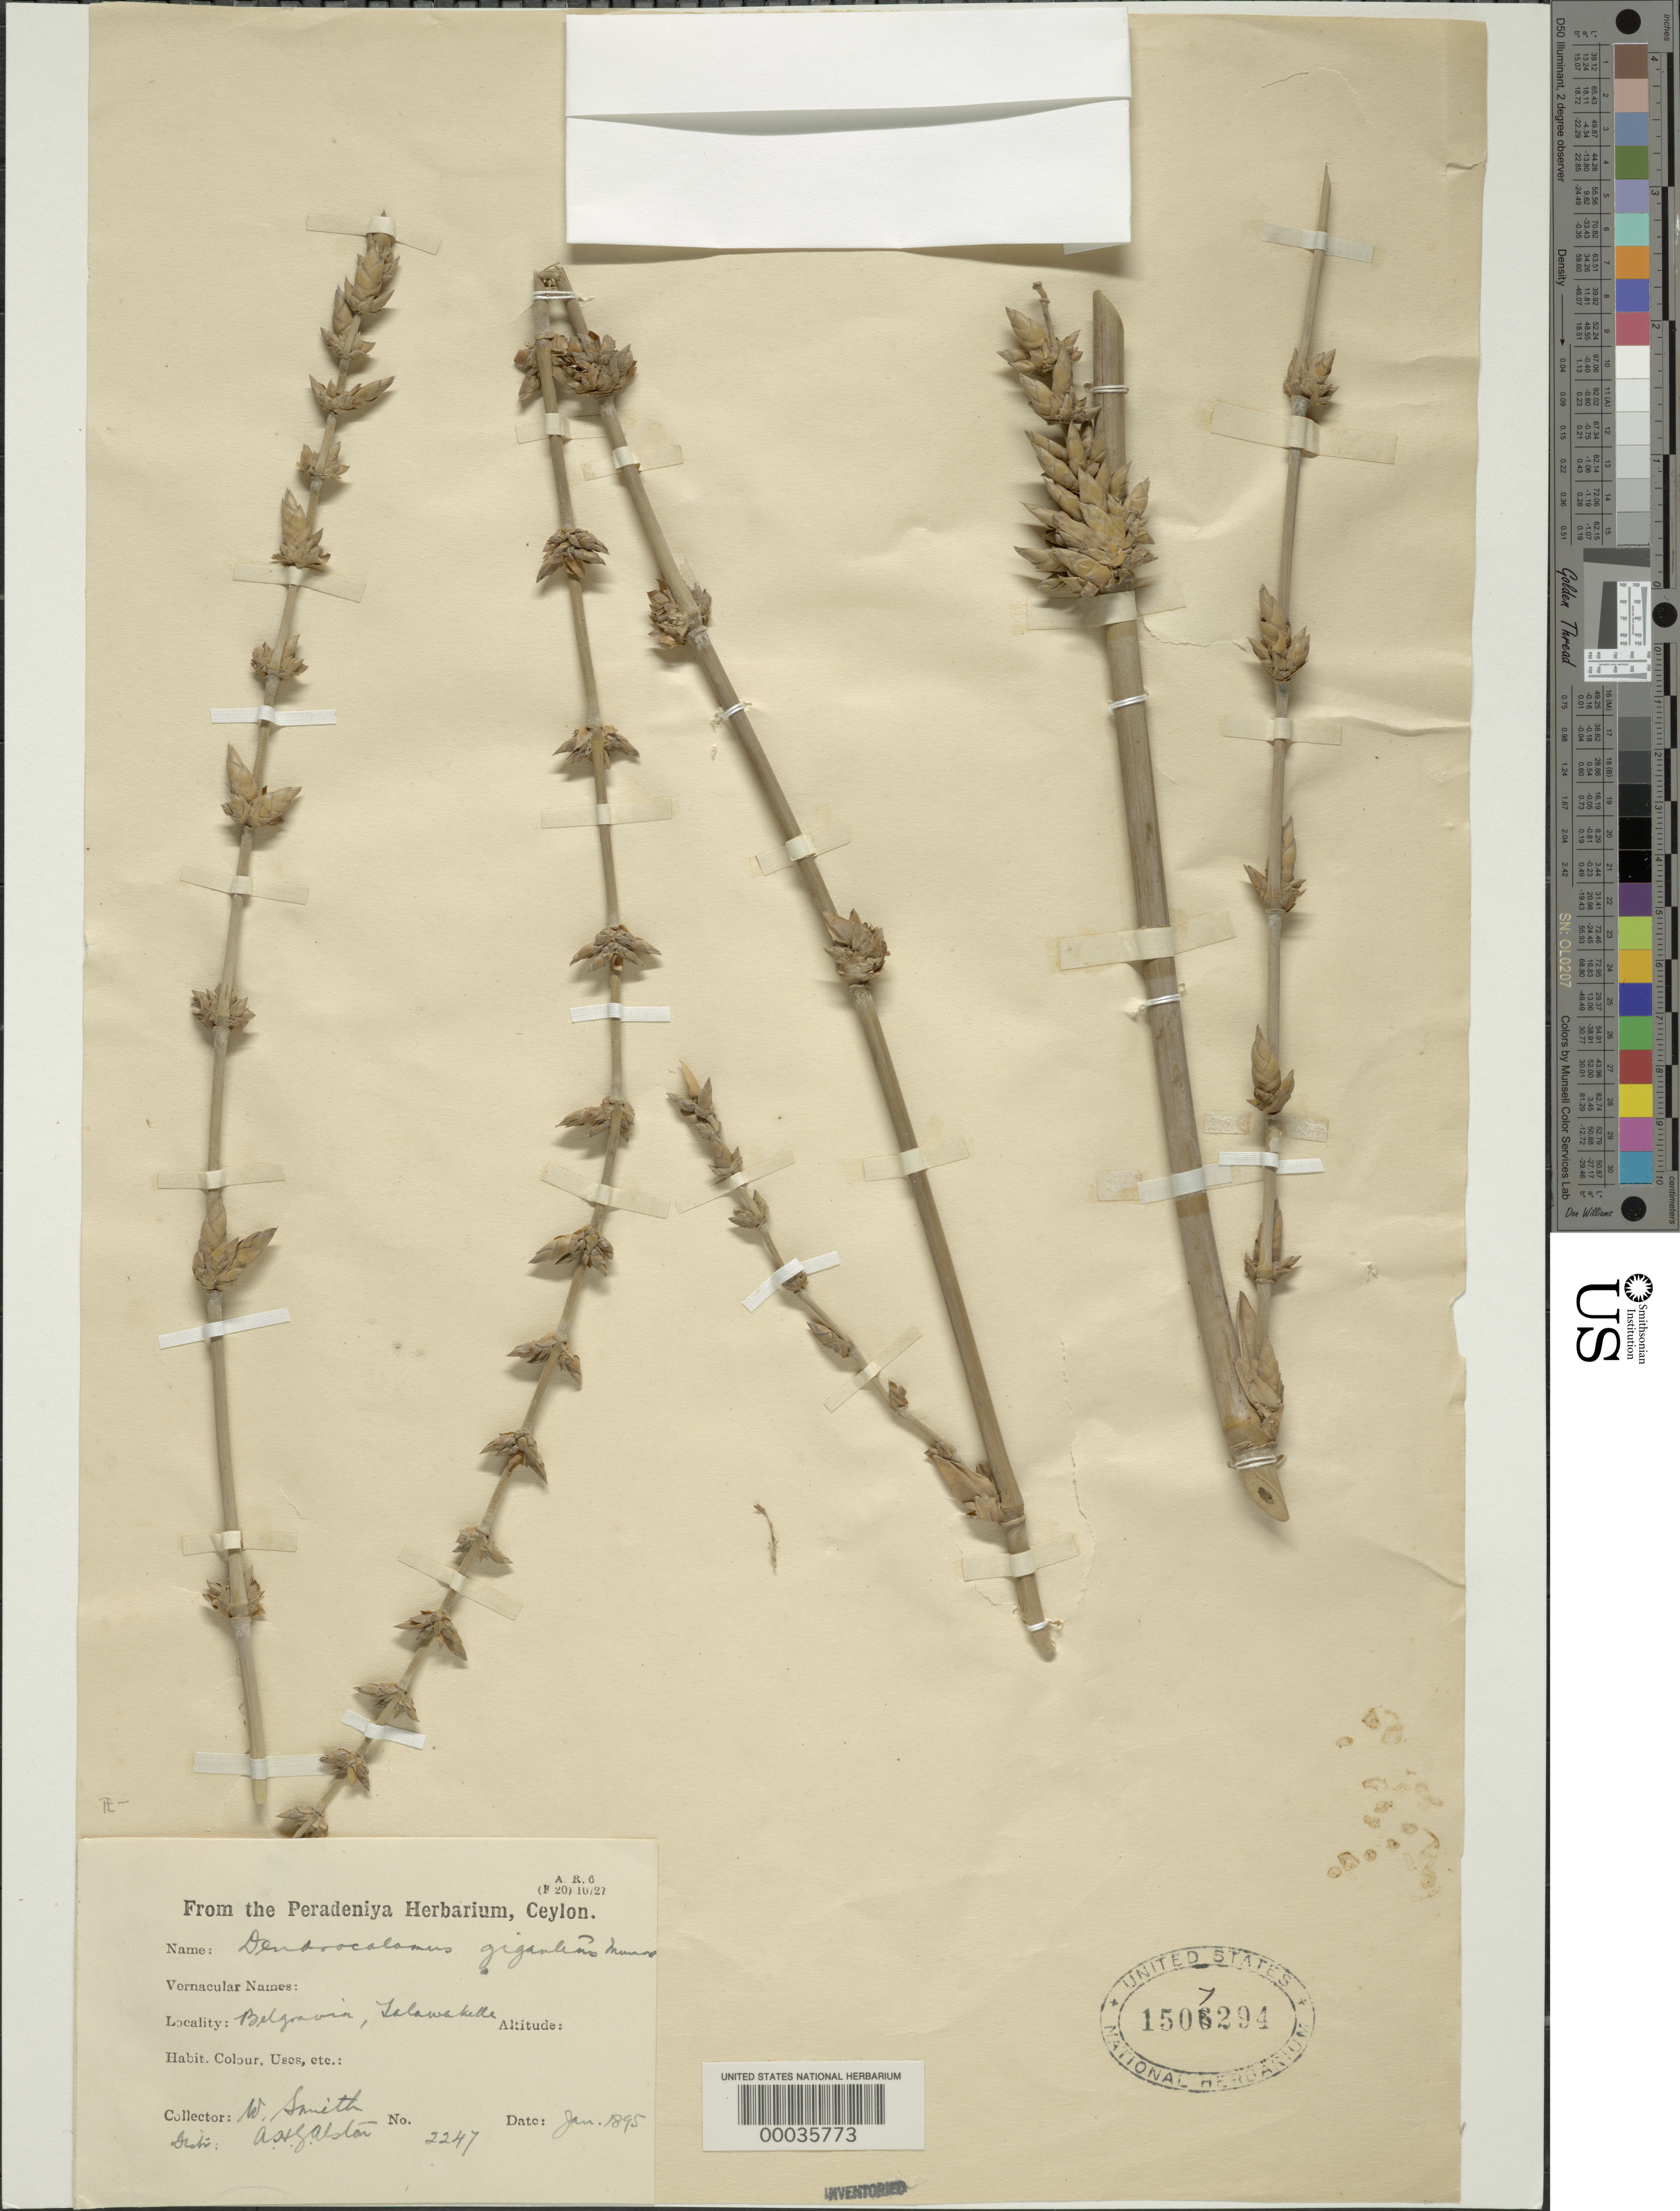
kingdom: Plantae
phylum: Tracheophyta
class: Liliopsida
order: Poales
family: Poaceae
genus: Dendrocalamus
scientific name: Dendrocalamus giganteus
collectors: W. Smith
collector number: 2247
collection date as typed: Jan 1895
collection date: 1895-01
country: Sri Lanka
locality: Belgoavia, talawakelli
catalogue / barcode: US 1507294